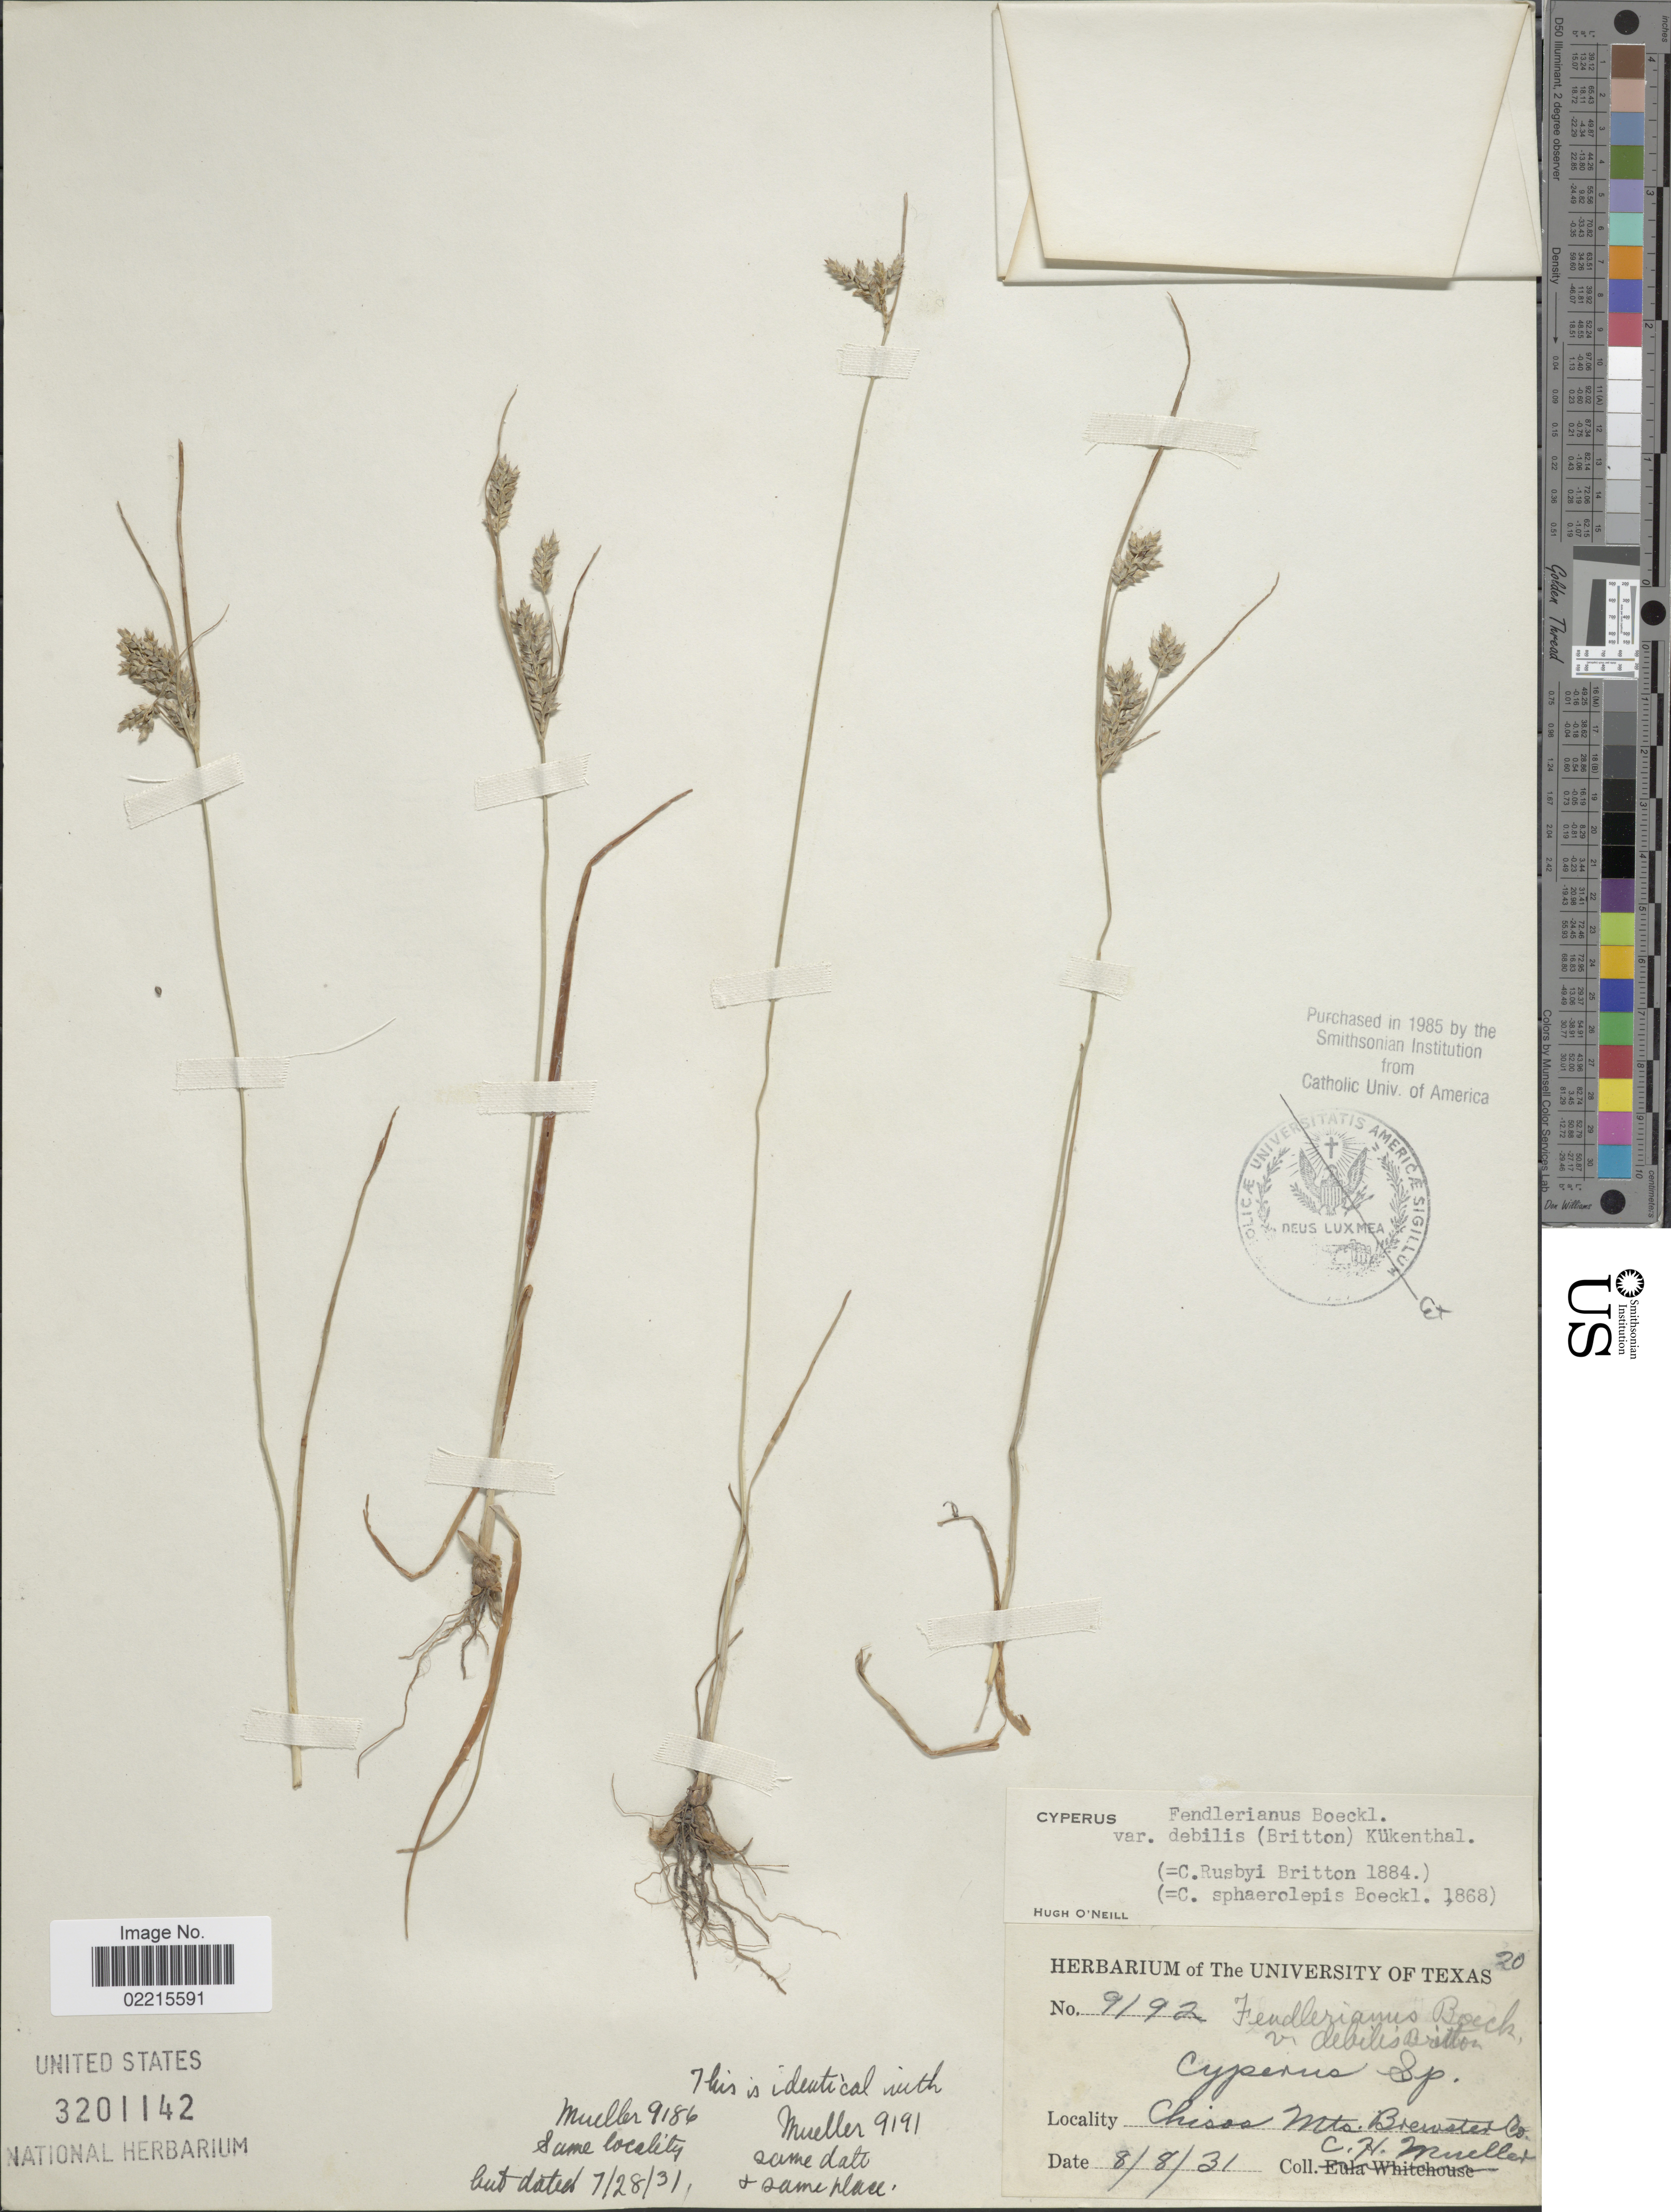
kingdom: Plantae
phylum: Tracheophyta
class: Liliopsida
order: Poales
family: Cyperaceae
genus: Cyperus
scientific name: Cyperus fendlerianus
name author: Boeckeler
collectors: C. H. Mueller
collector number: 9192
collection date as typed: Transcribed d/m/y: 8/8/31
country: United States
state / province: Texas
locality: Chisos Mts. Brewster Co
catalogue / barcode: US 3201142